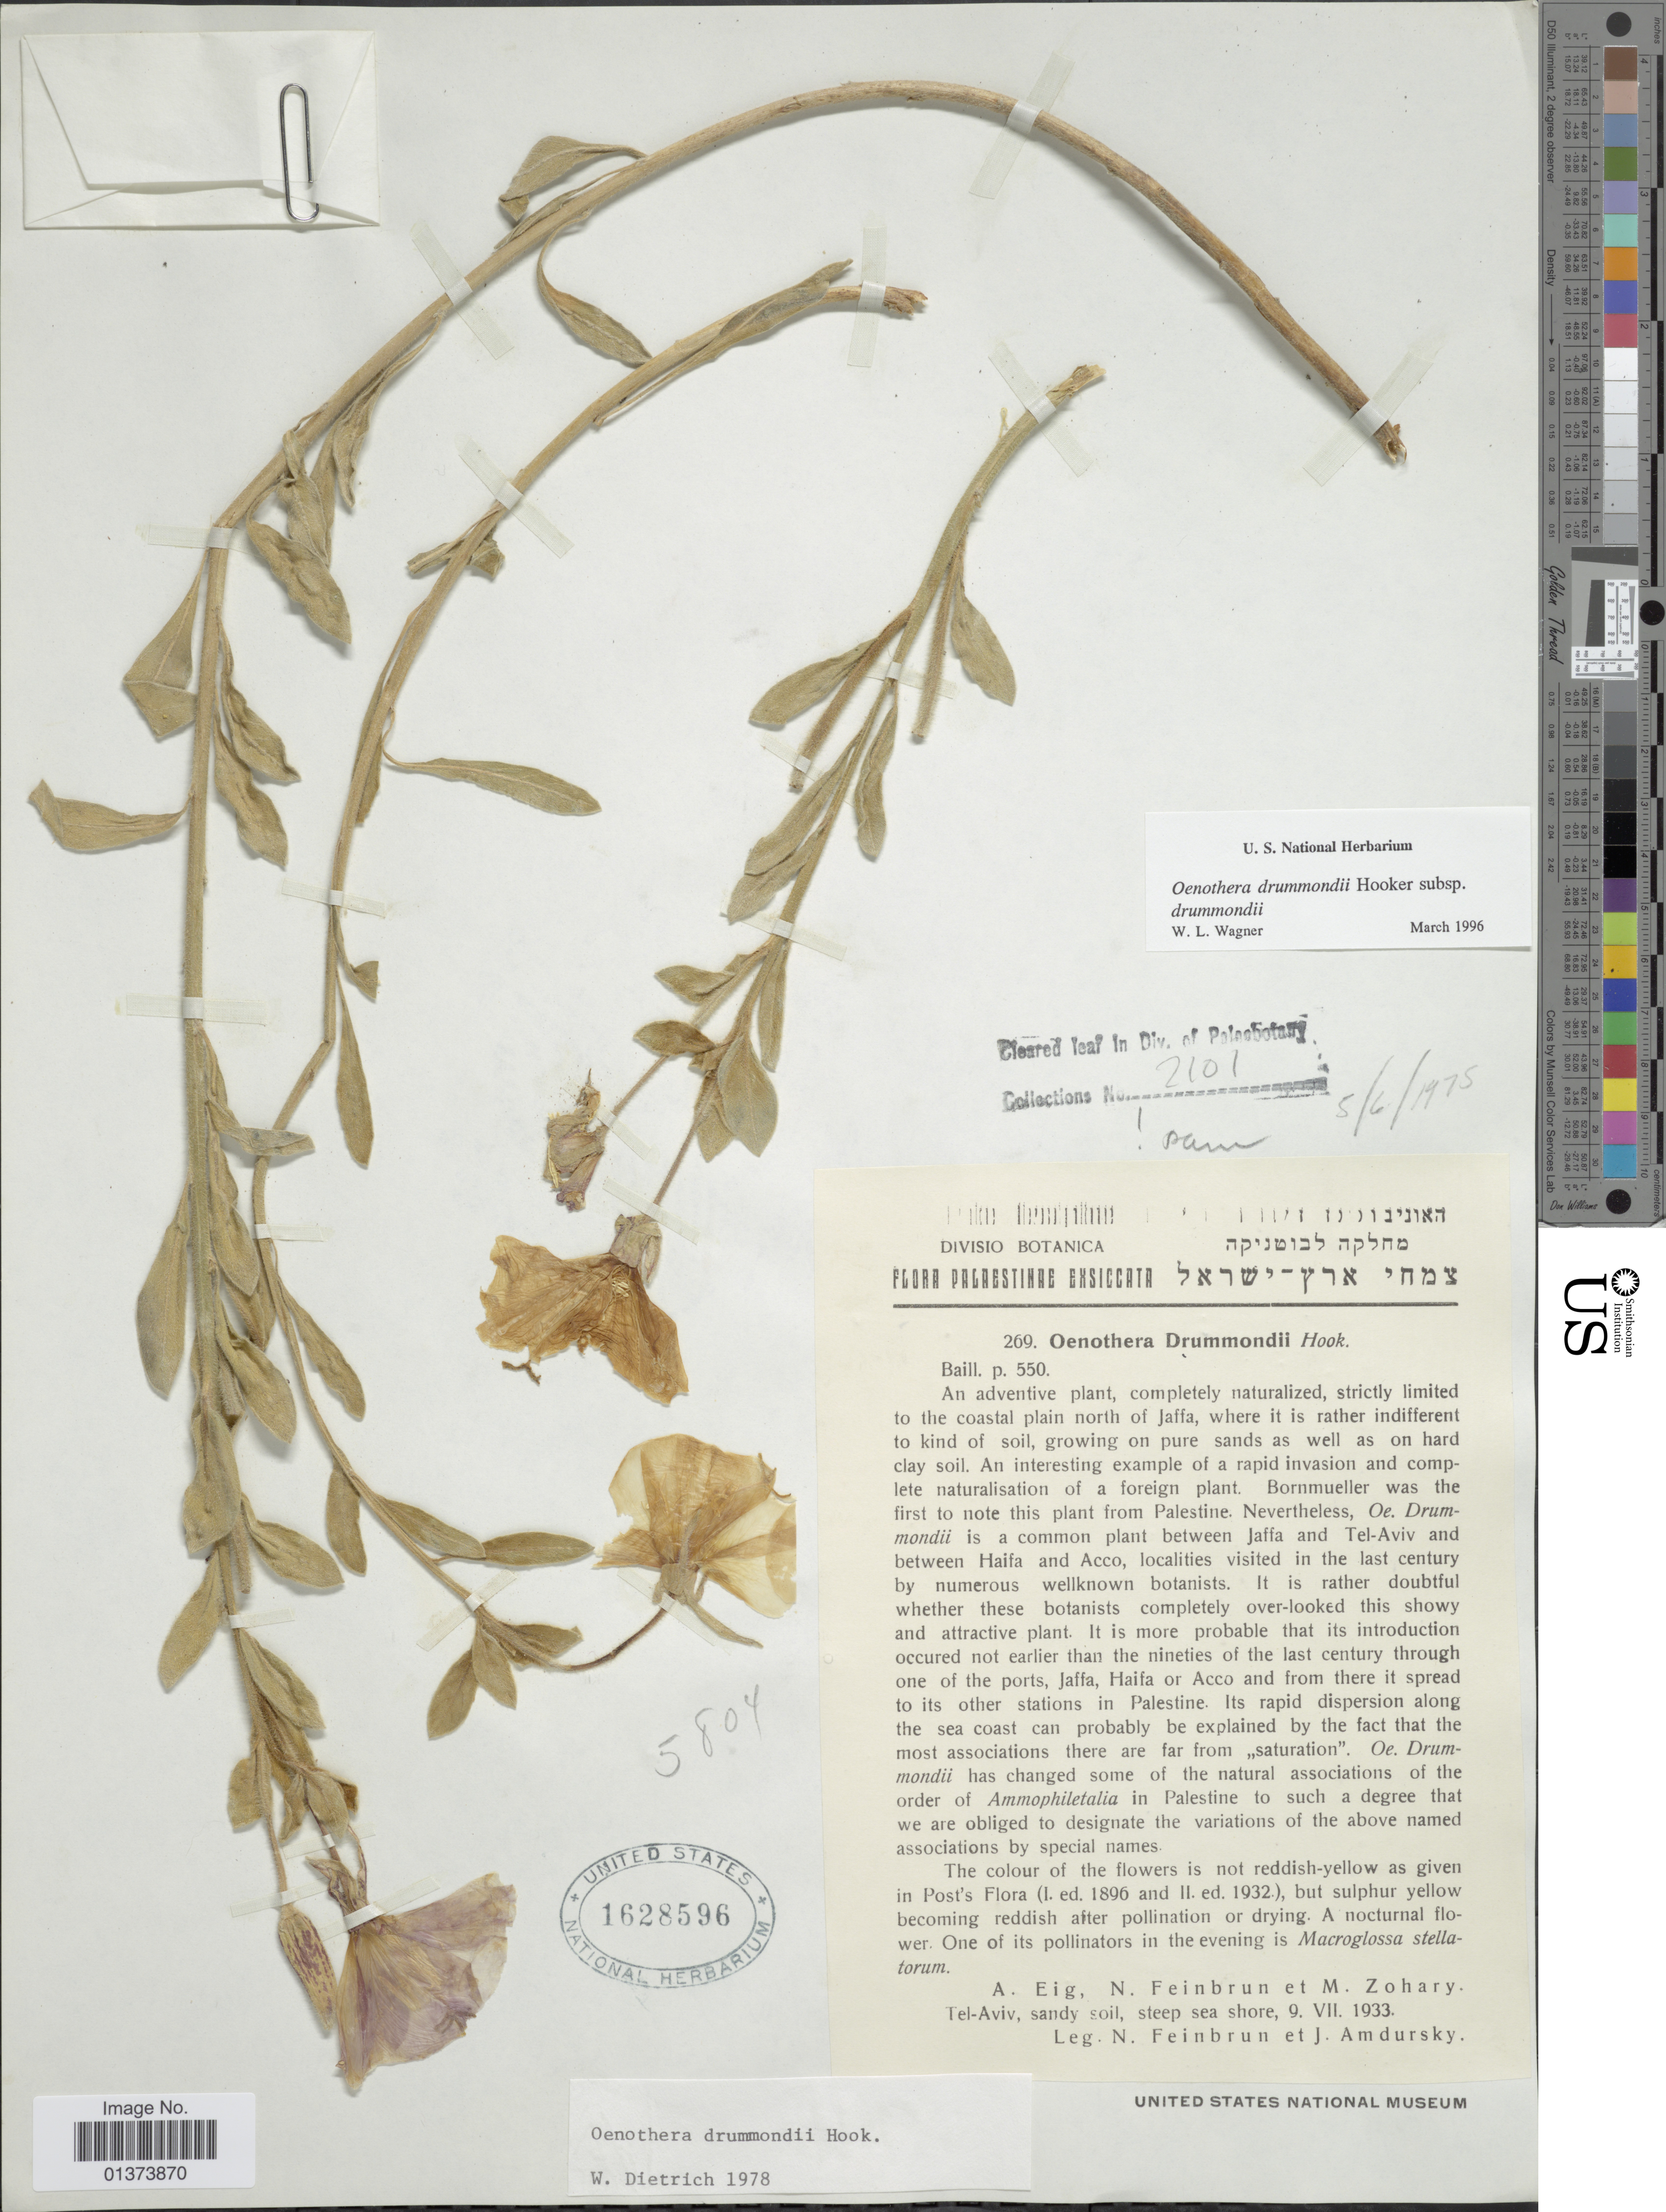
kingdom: Plantae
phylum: Tracheophyta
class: Magnoliopsida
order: Myrtales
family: Onagraceae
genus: Oenothera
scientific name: Oenothera drummondii subsp. drummondii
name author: Hook.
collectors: N. Feinbrun & I. Amdursky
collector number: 269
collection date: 1933-07-09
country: Israel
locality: Tel-Aviv, sandy soil, steep sea shore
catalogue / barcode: US 1628596